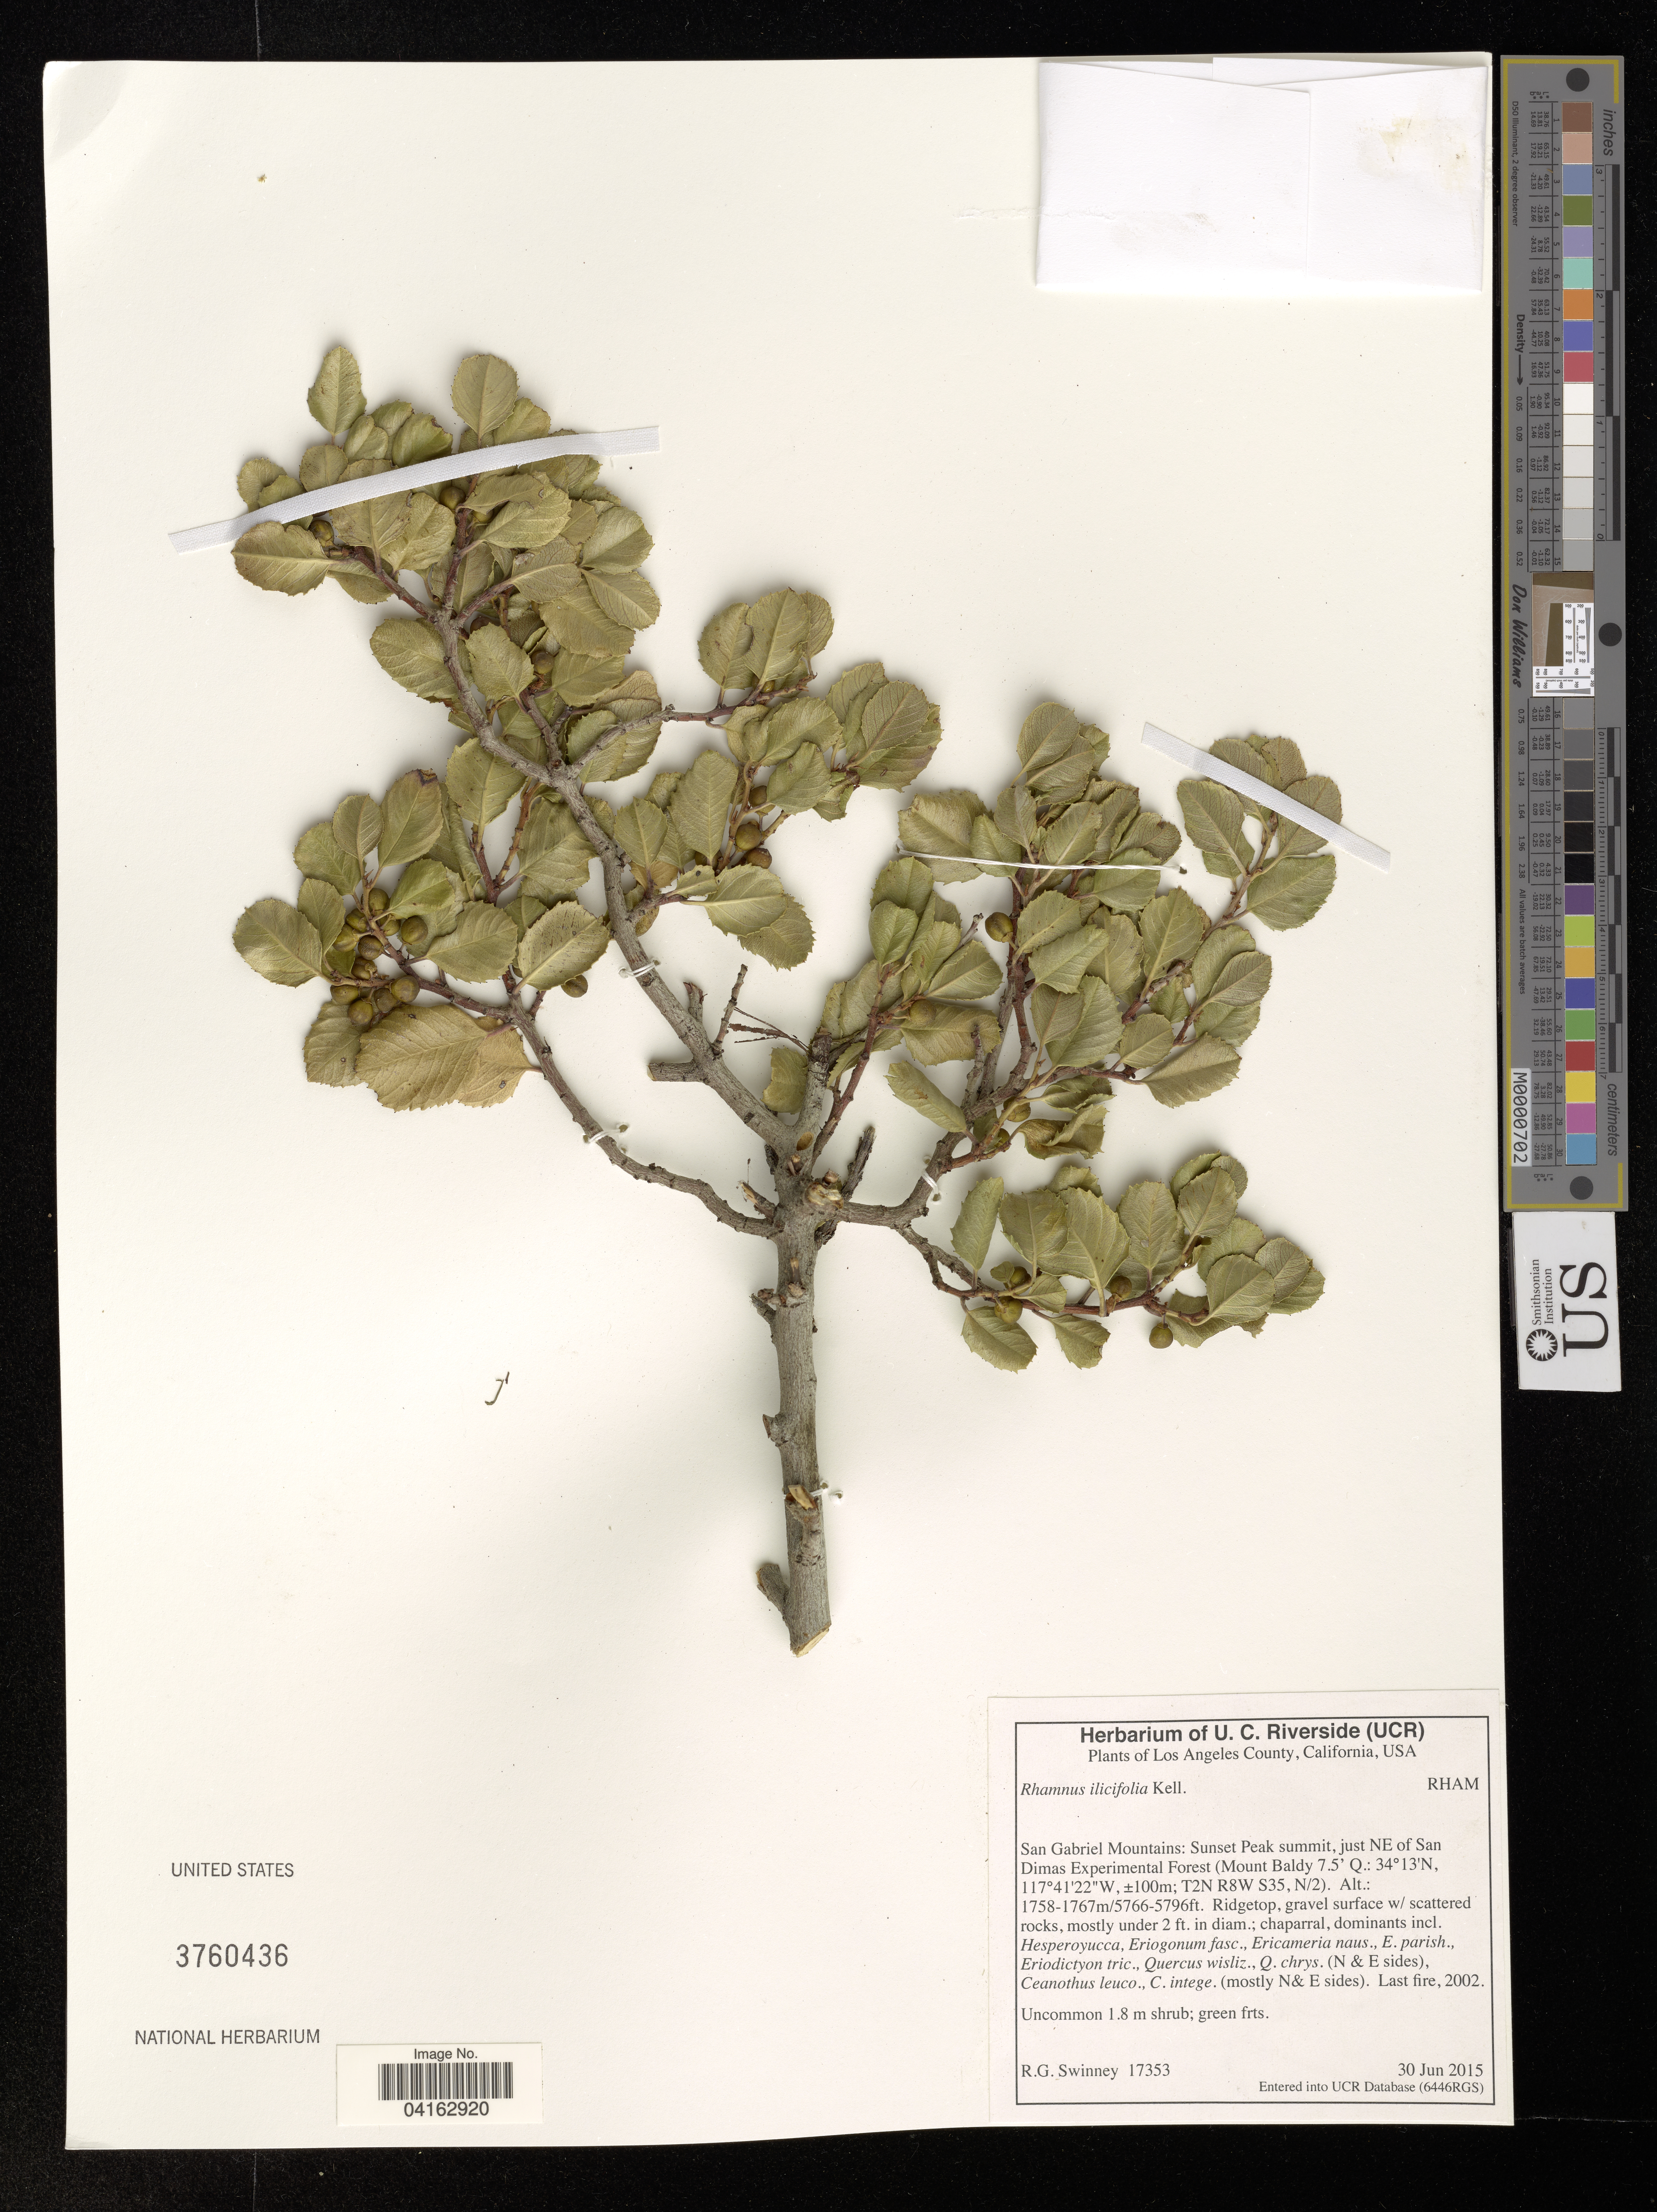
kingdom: Plantae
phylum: Tracheophyta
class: Magnoliopsida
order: Rosales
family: Rhamnaceae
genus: Rhamnus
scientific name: Rhamnus ilicifolia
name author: Kellogg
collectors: R. Swinney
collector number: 17353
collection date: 2015-06-30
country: United States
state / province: California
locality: Plants of Los Angeles County. San Gabriel Mountains: Sunset Peak summit, just NE of San Dimas Experimental Forest.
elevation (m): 1758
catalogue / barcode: US 3760436